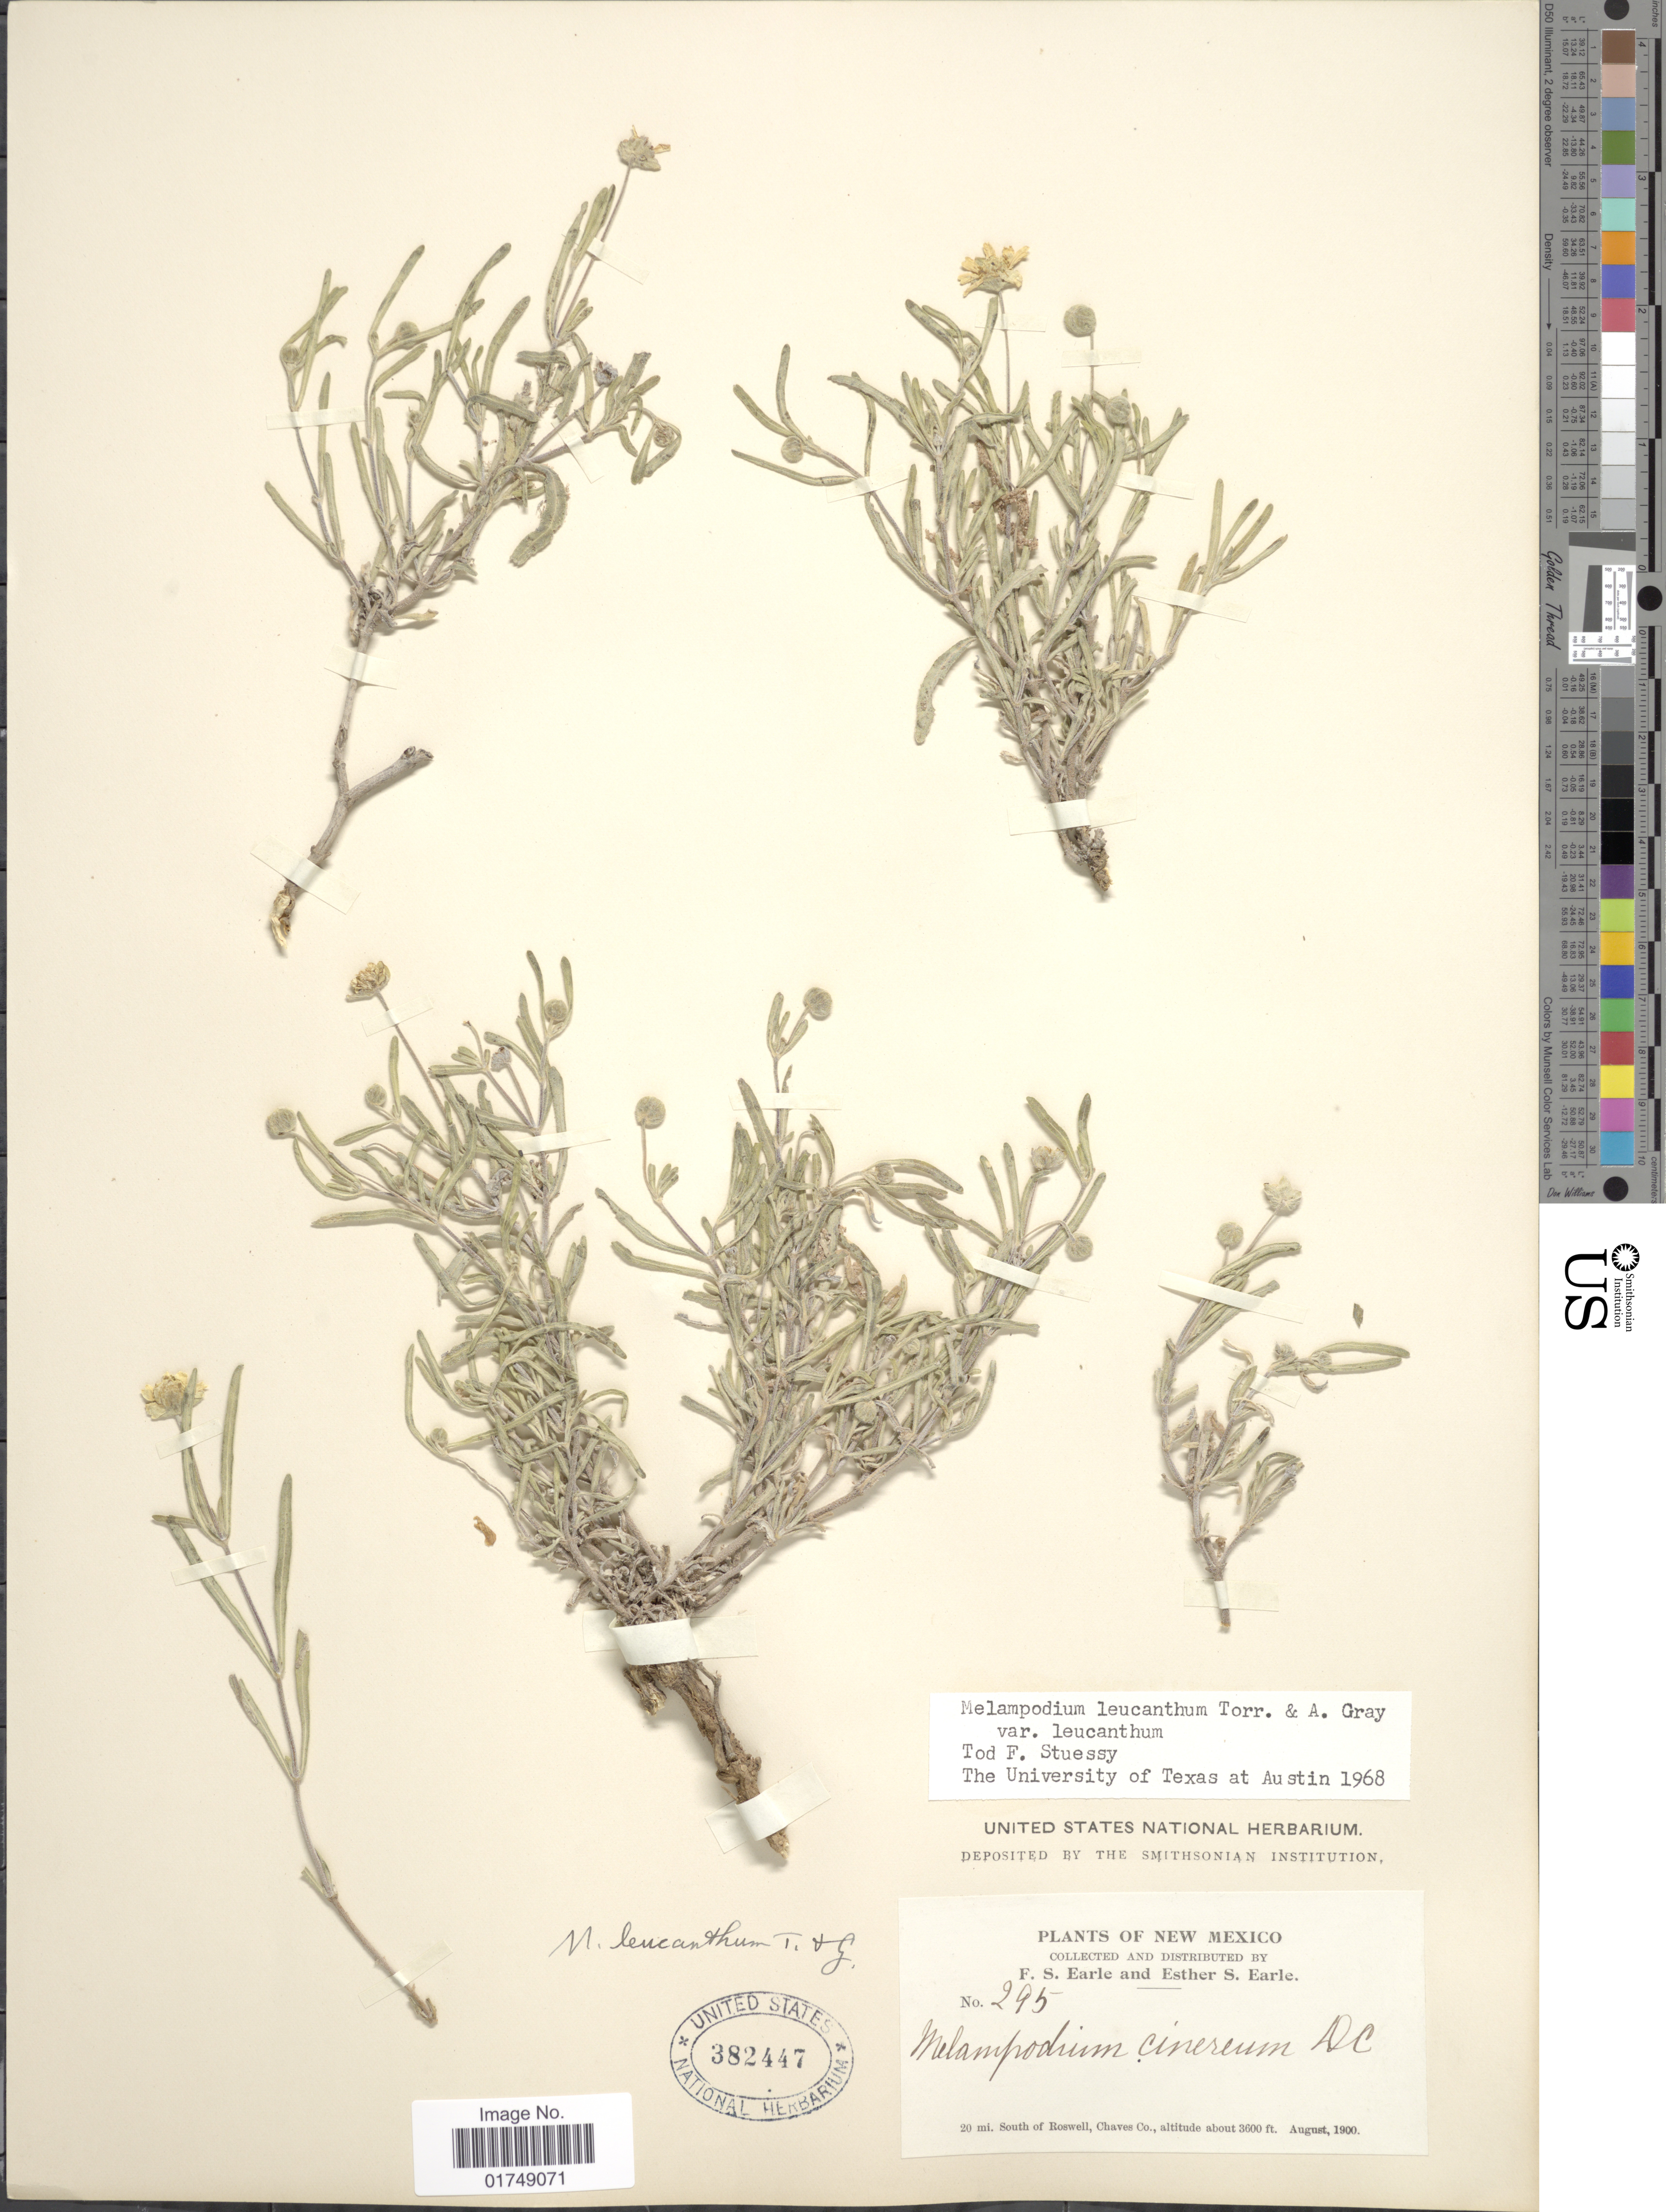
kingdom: Plantae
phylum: Tracheophyta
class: Magnoliopsida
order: Asterales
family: Asteraceae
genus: Melampodium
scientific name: Melampodium leucanthum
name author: Torr. & A. Gray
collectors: F. S. Earle & E. S. Earle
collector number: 295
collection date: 1900-08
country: United States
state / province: New Mexico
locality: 20 mi. South of Roswell, Chaves Co.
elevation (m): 1097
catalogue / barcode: US 382447